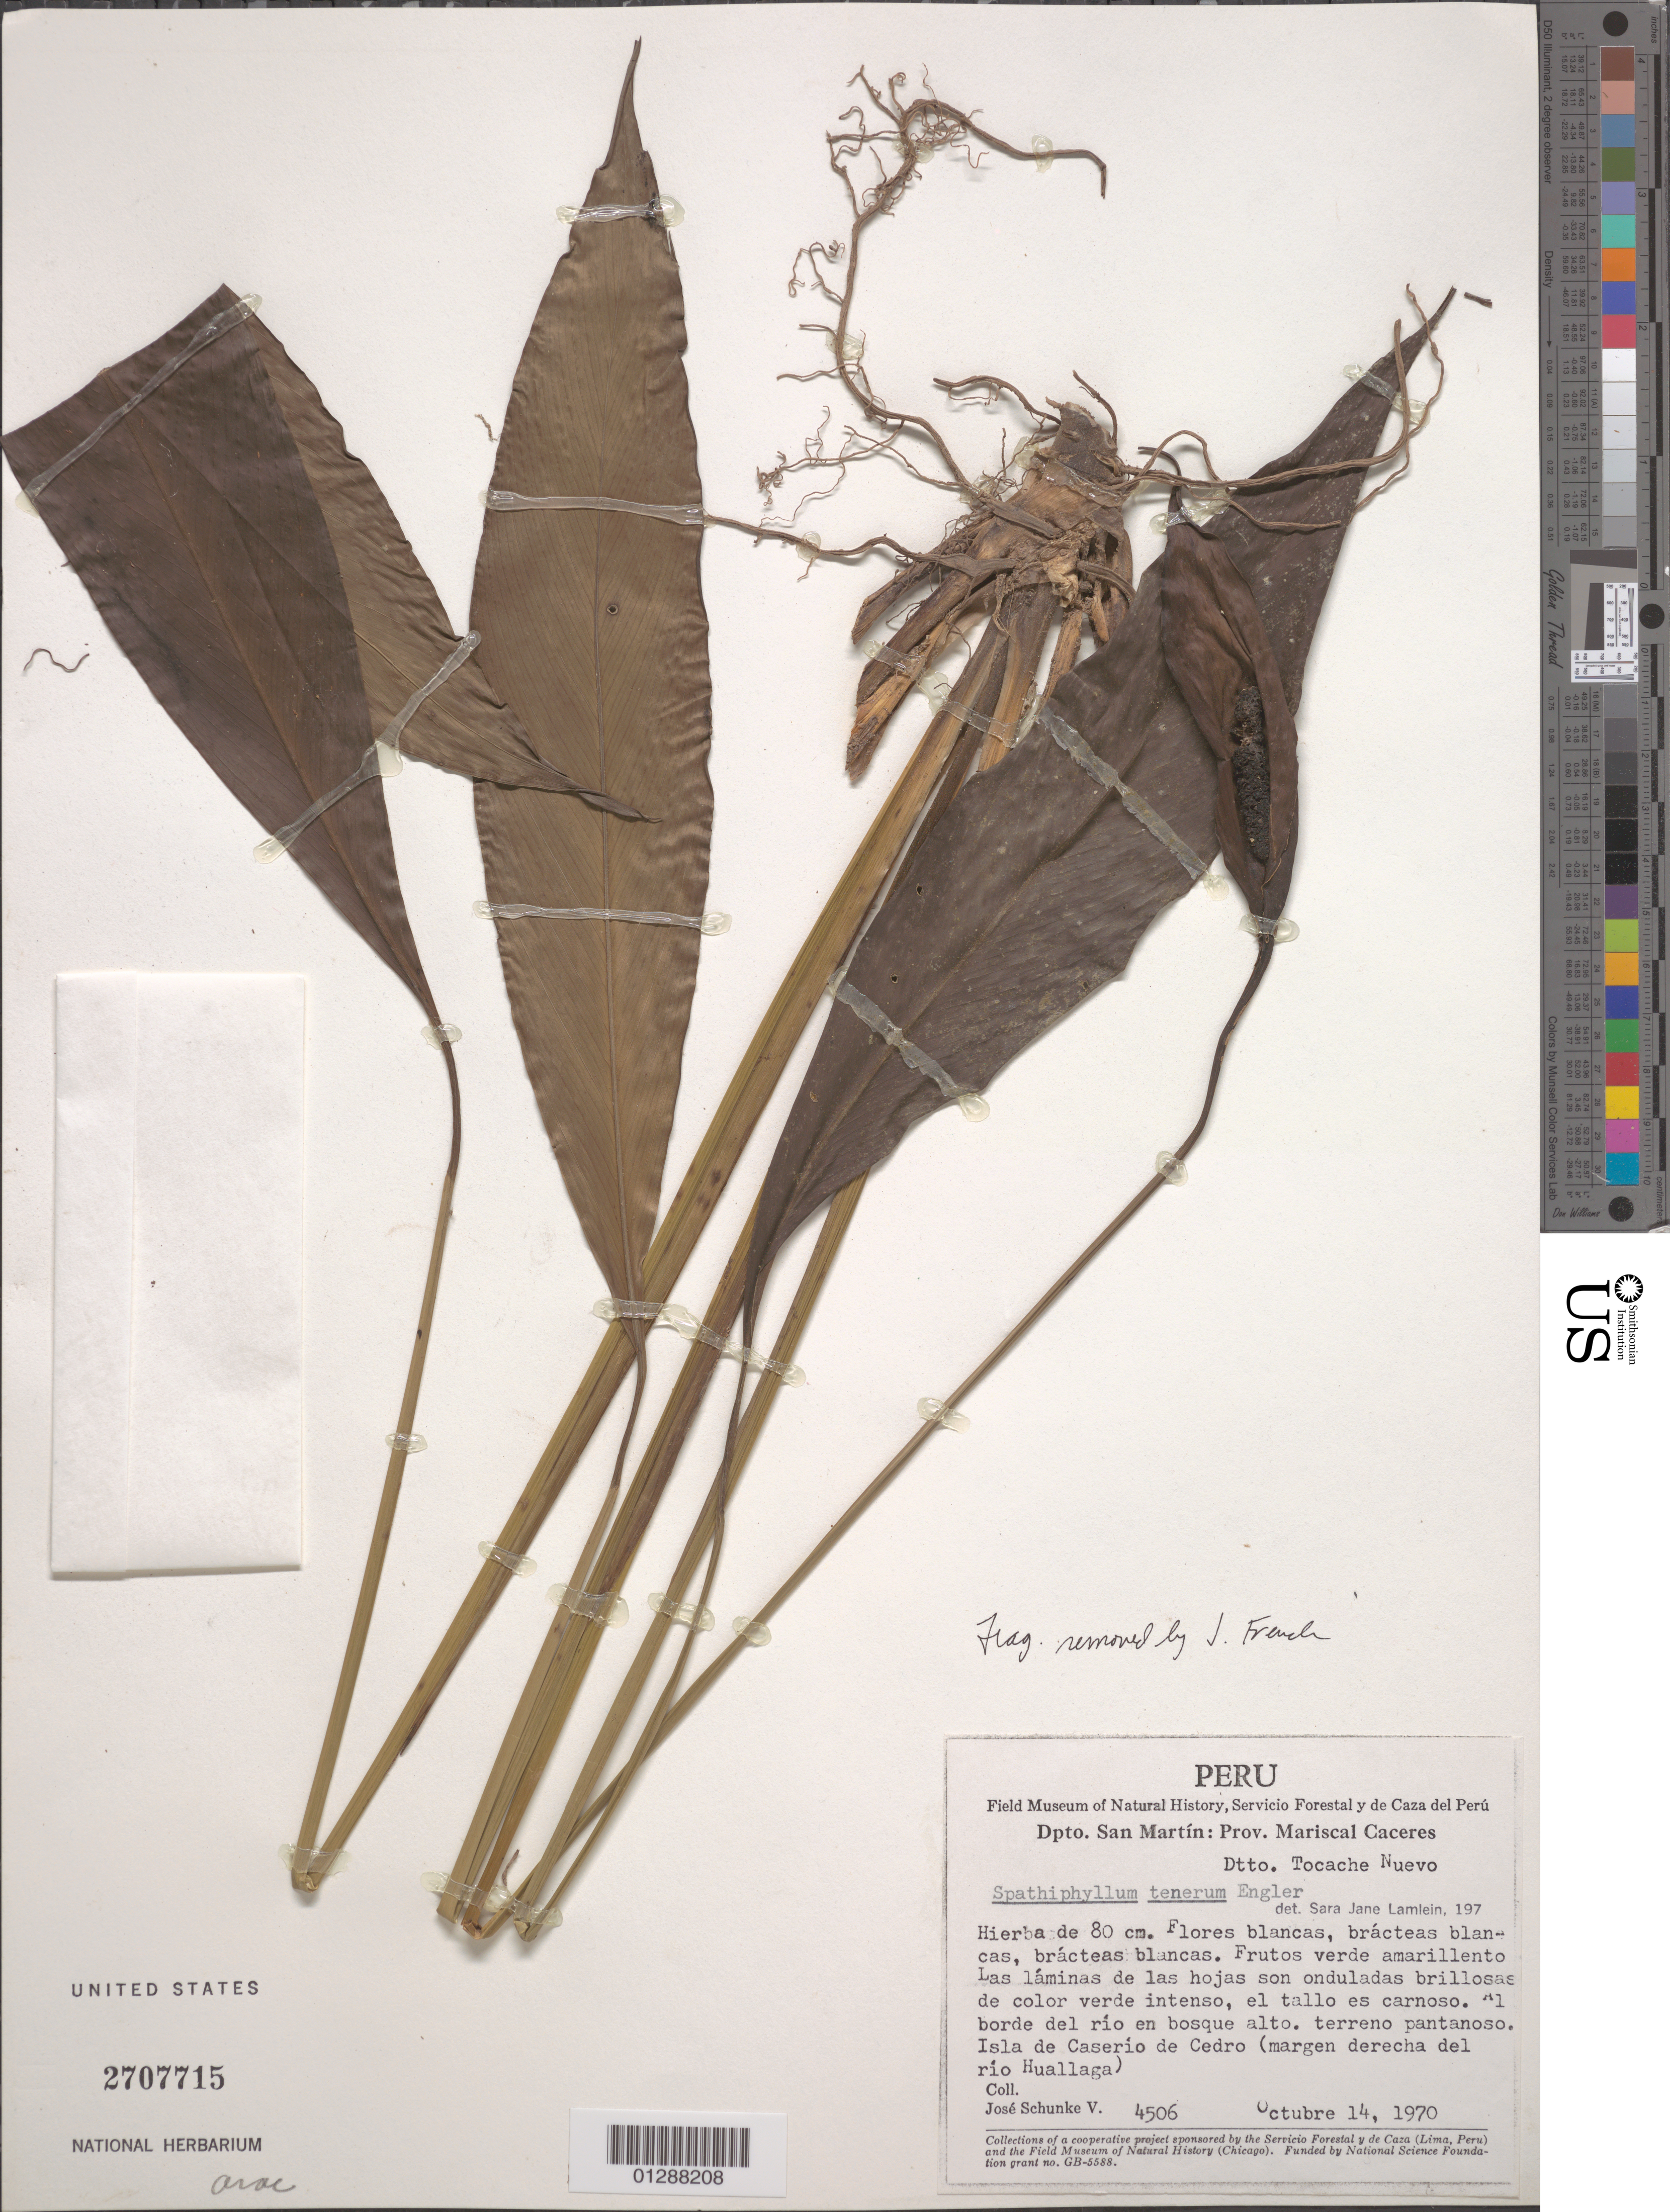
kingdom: Plantae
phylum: Tracheophyta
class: Liliopsida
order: Alismatales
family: Araceae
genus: Spathiphyllum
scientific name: Spathiphyllum tenerum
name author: Engl.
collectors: J. Schunke Vigo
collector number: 4506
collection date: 1970-10-14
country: Peru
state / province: San Martín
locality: Dpto. San Martín: Prov. Mariscal Caceres. Dtto. Tocache Nuevo. Isla de Caserío de Cedro (margen derecha del río Huallaga).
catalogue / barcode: US 2707715